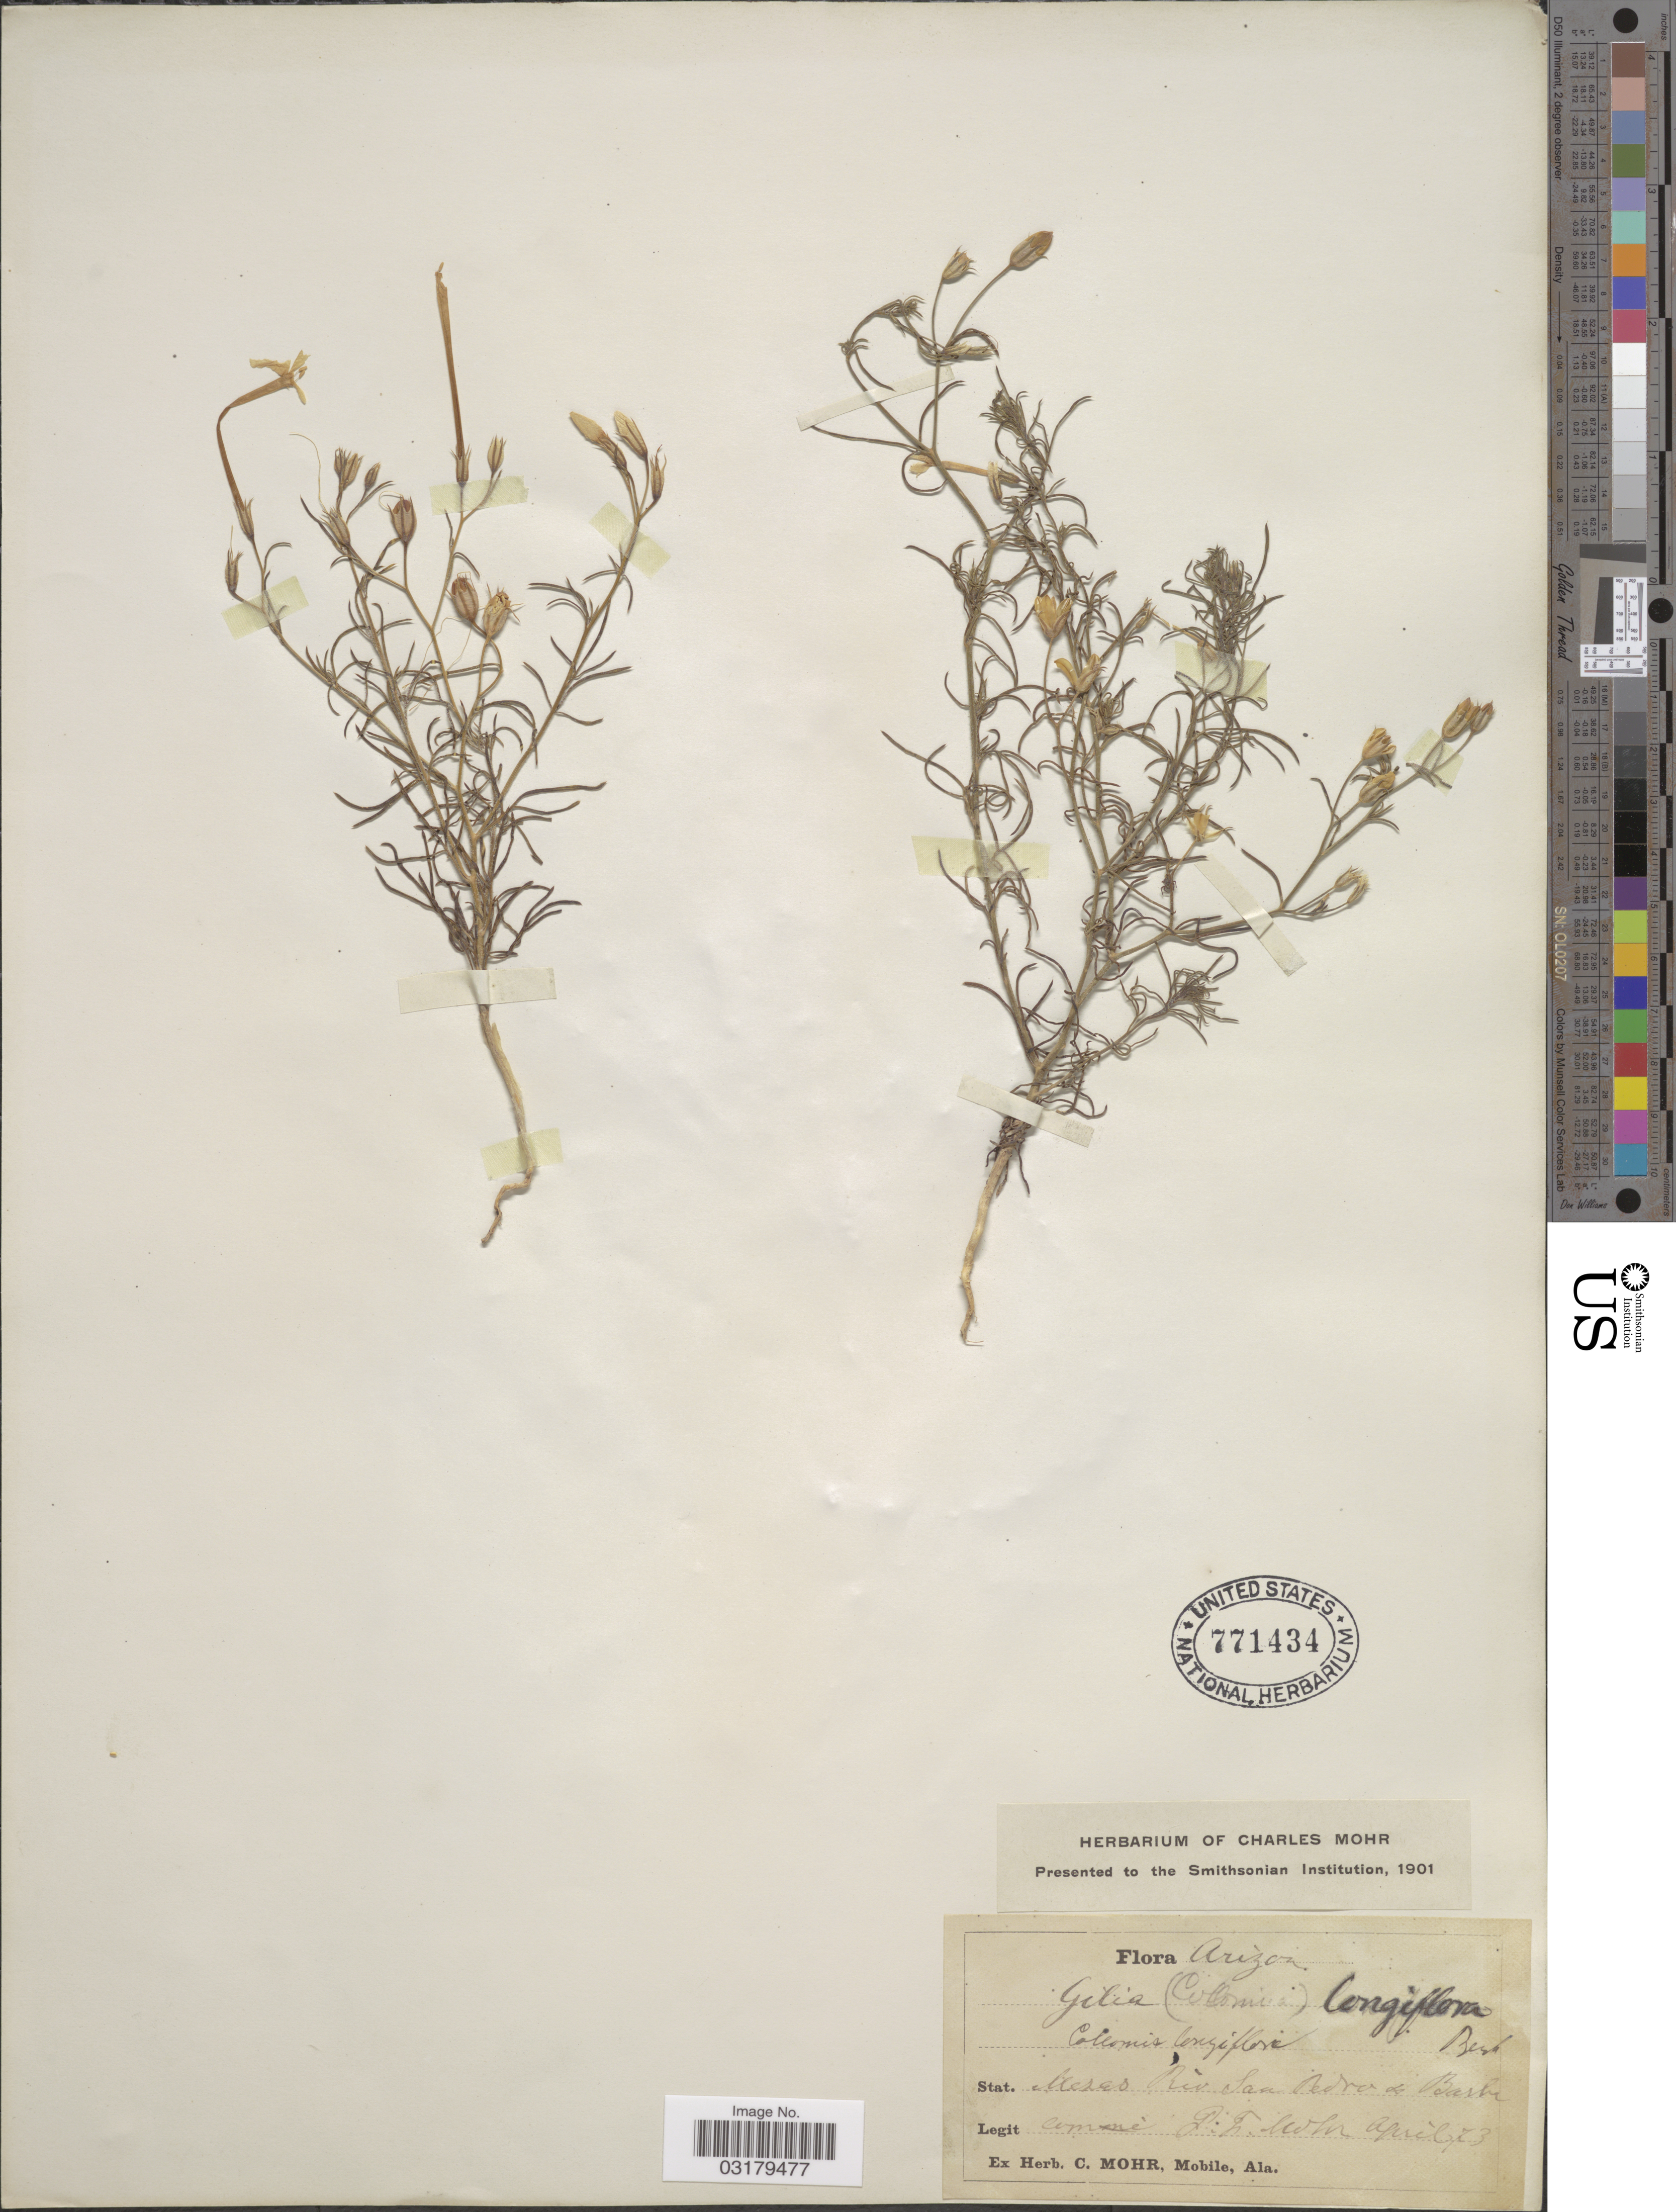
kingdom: Plantae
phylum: Tracheophyta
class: Magnoliopsida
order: Ericales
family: Polemoniaceae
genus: Ipomopsis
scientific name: Ipomopsis longiflora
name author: (Torr.) V.E. Grant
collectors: ex herb. Charles Mohr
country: United States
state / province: Arizona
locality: Mesas Rio San Pedro & Barker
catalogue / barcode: US 771434